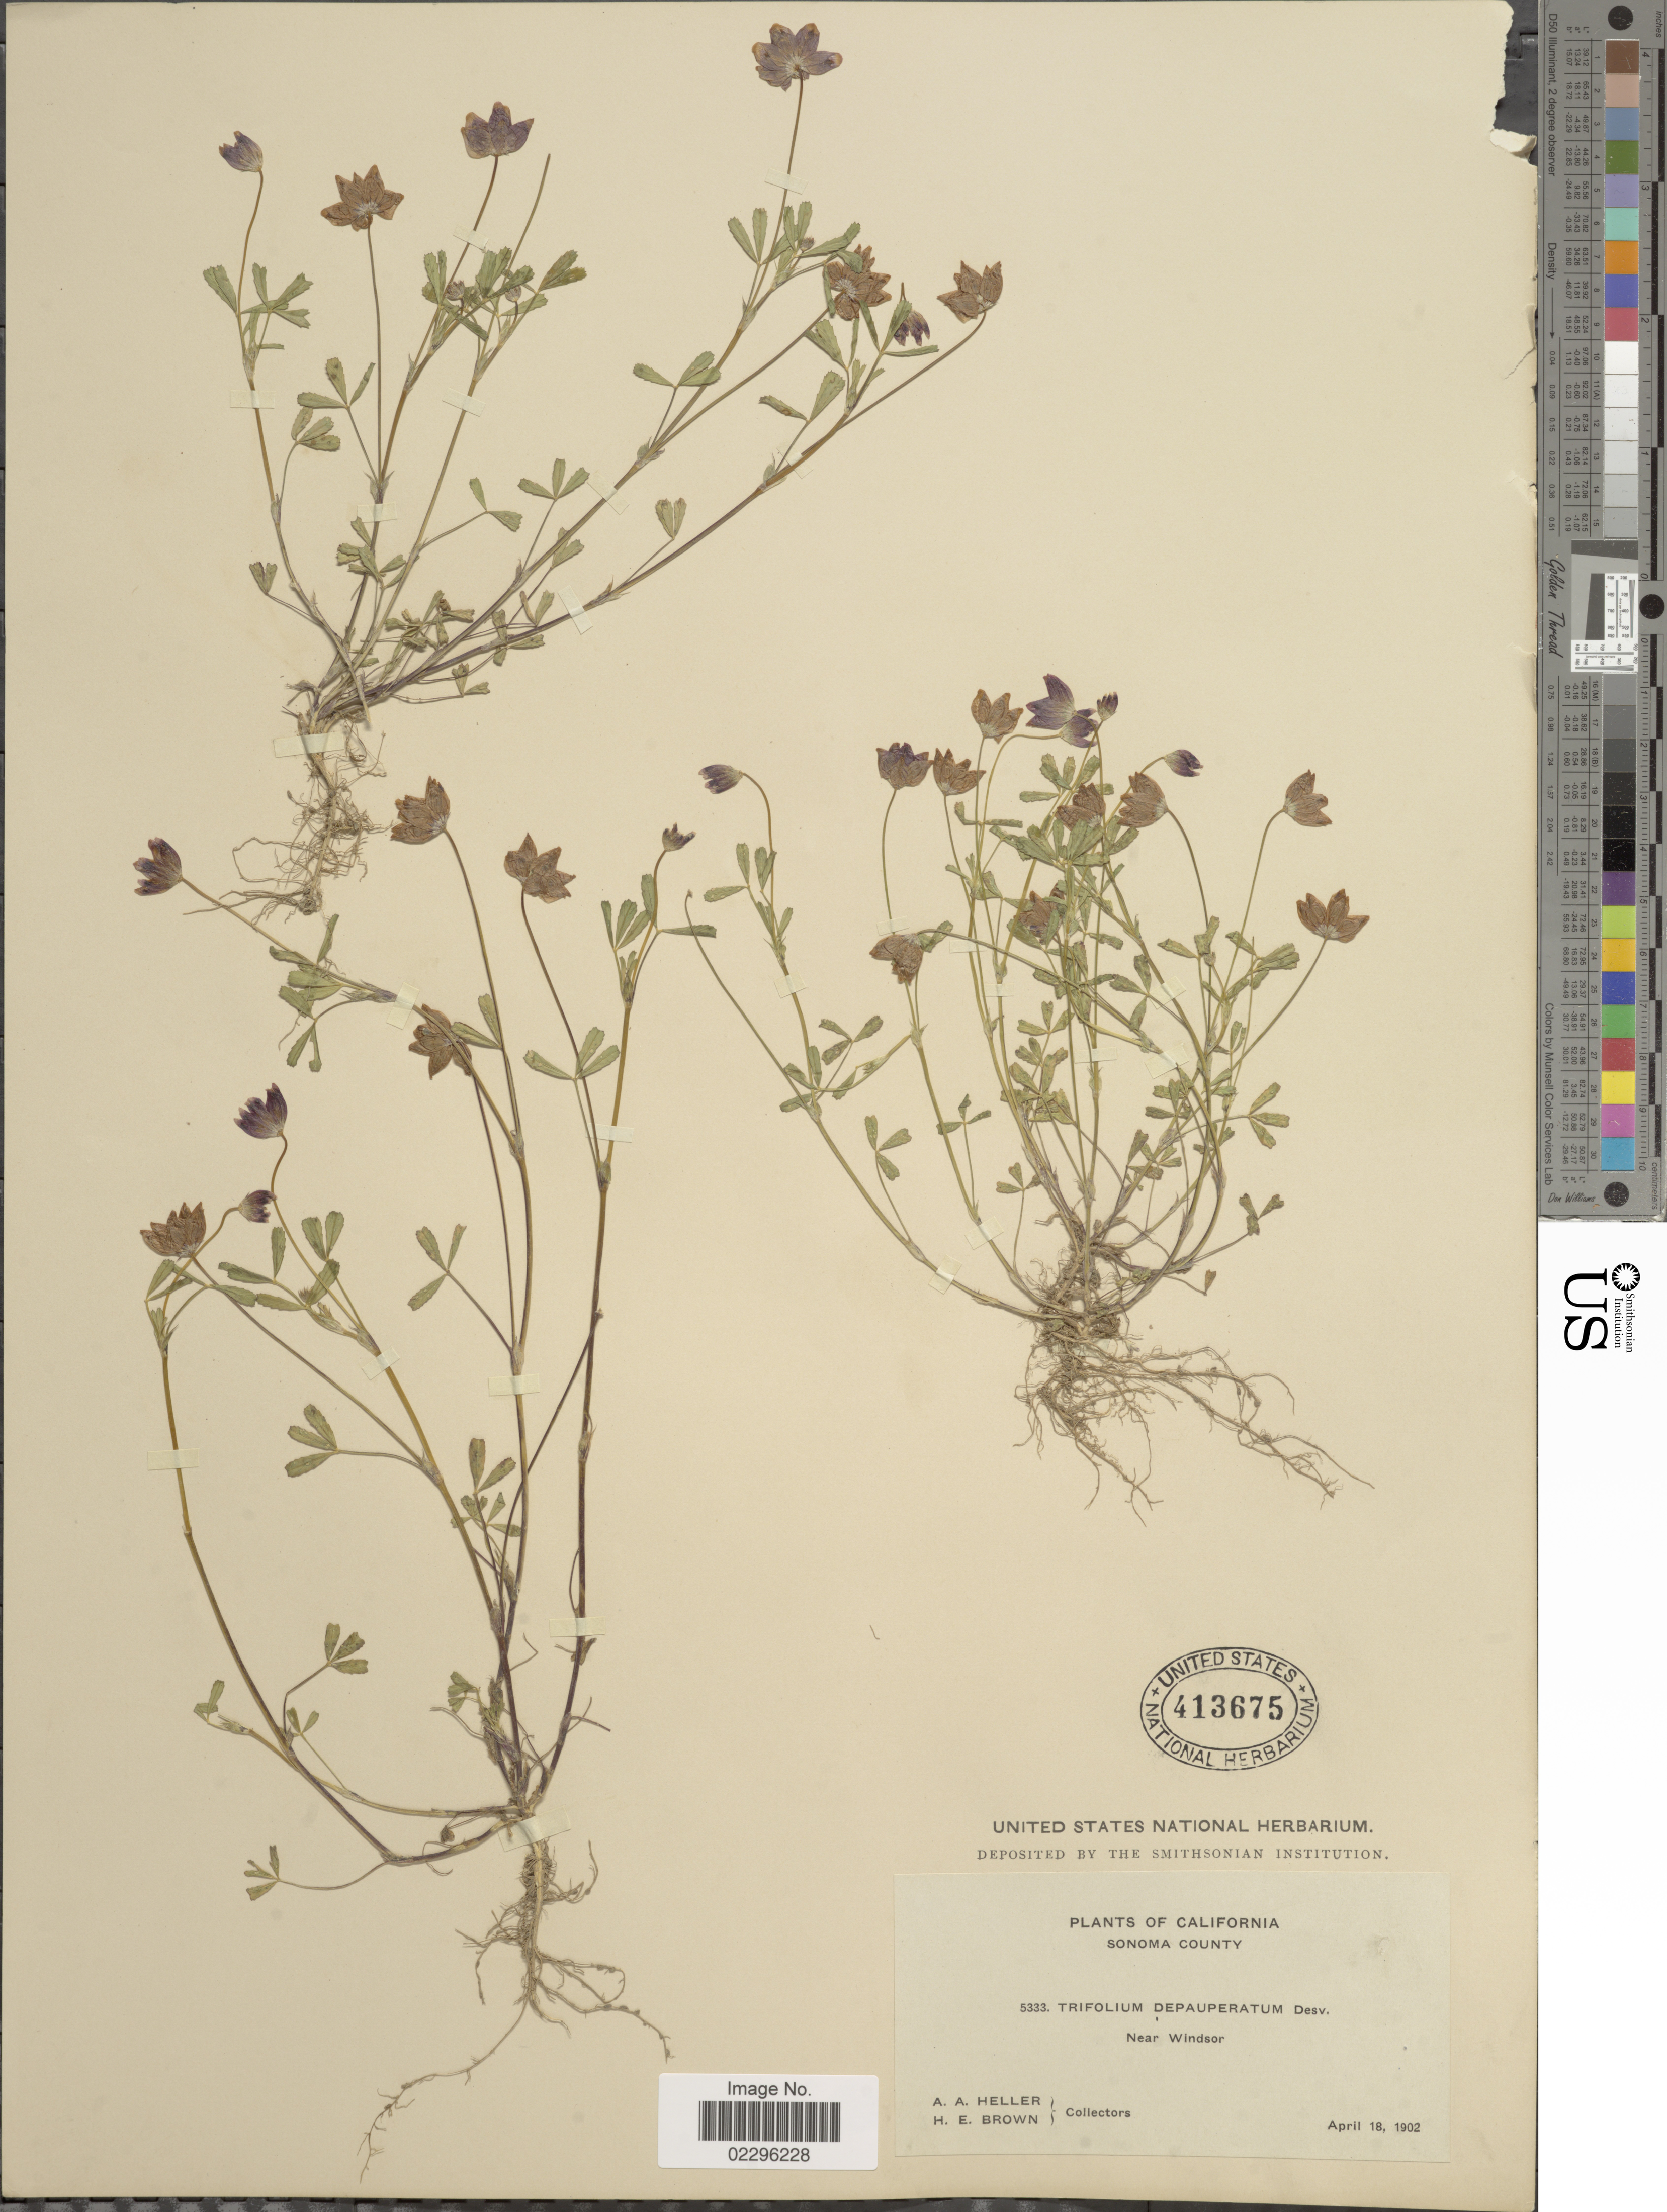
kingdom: Plantae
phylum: Tracheophyta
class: Magnoliopsida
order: Fabales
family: Fabaceae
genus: Trifolium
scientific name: Trifolium depauperatum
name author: Desv.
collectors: A. A. Heller & H. E. Brown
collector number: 5333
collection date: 1902-04-18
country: United States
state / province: California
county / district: Sonoma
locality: Sonoma County. Near Windsor.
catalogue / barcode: US 413675